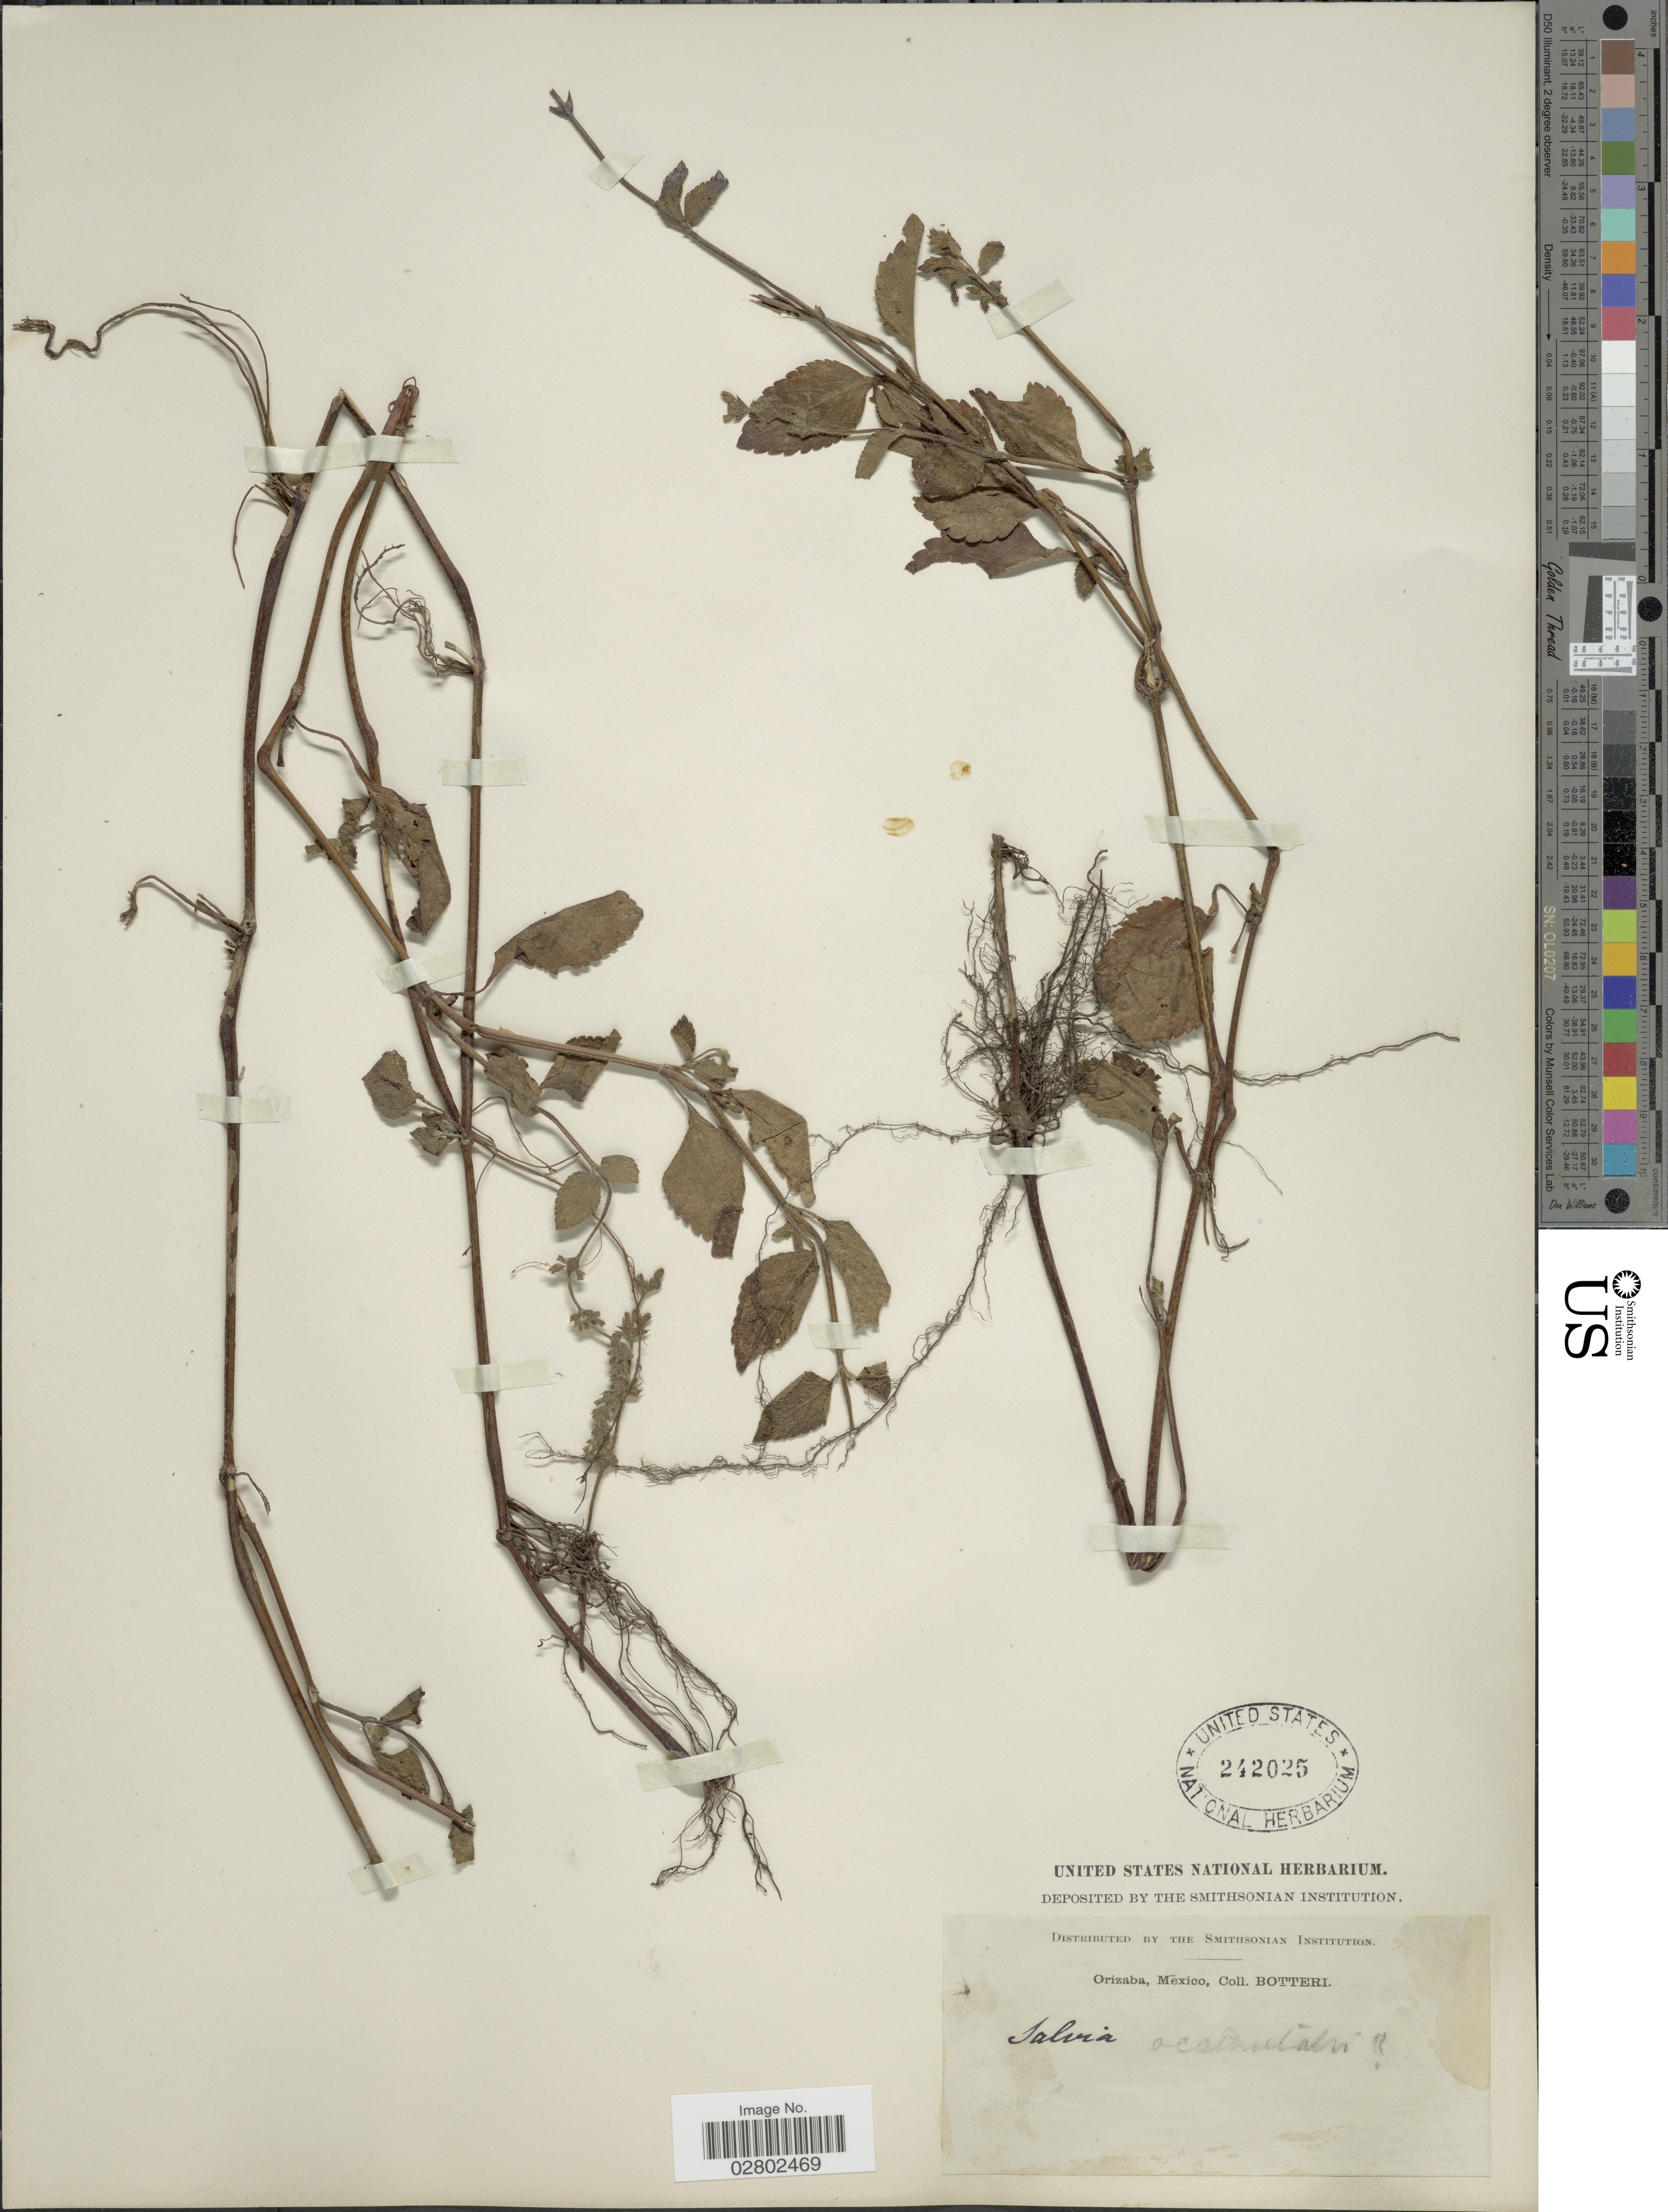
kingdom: Plantae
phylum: Tracheophyta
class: Magnoliopsida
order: Lamiales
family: Lamiaceae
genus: Salvia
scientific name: Salvia occidentalis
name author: Sw.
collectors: M. Botteri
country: Mexico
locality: Orizaba.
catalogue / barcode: US 242025